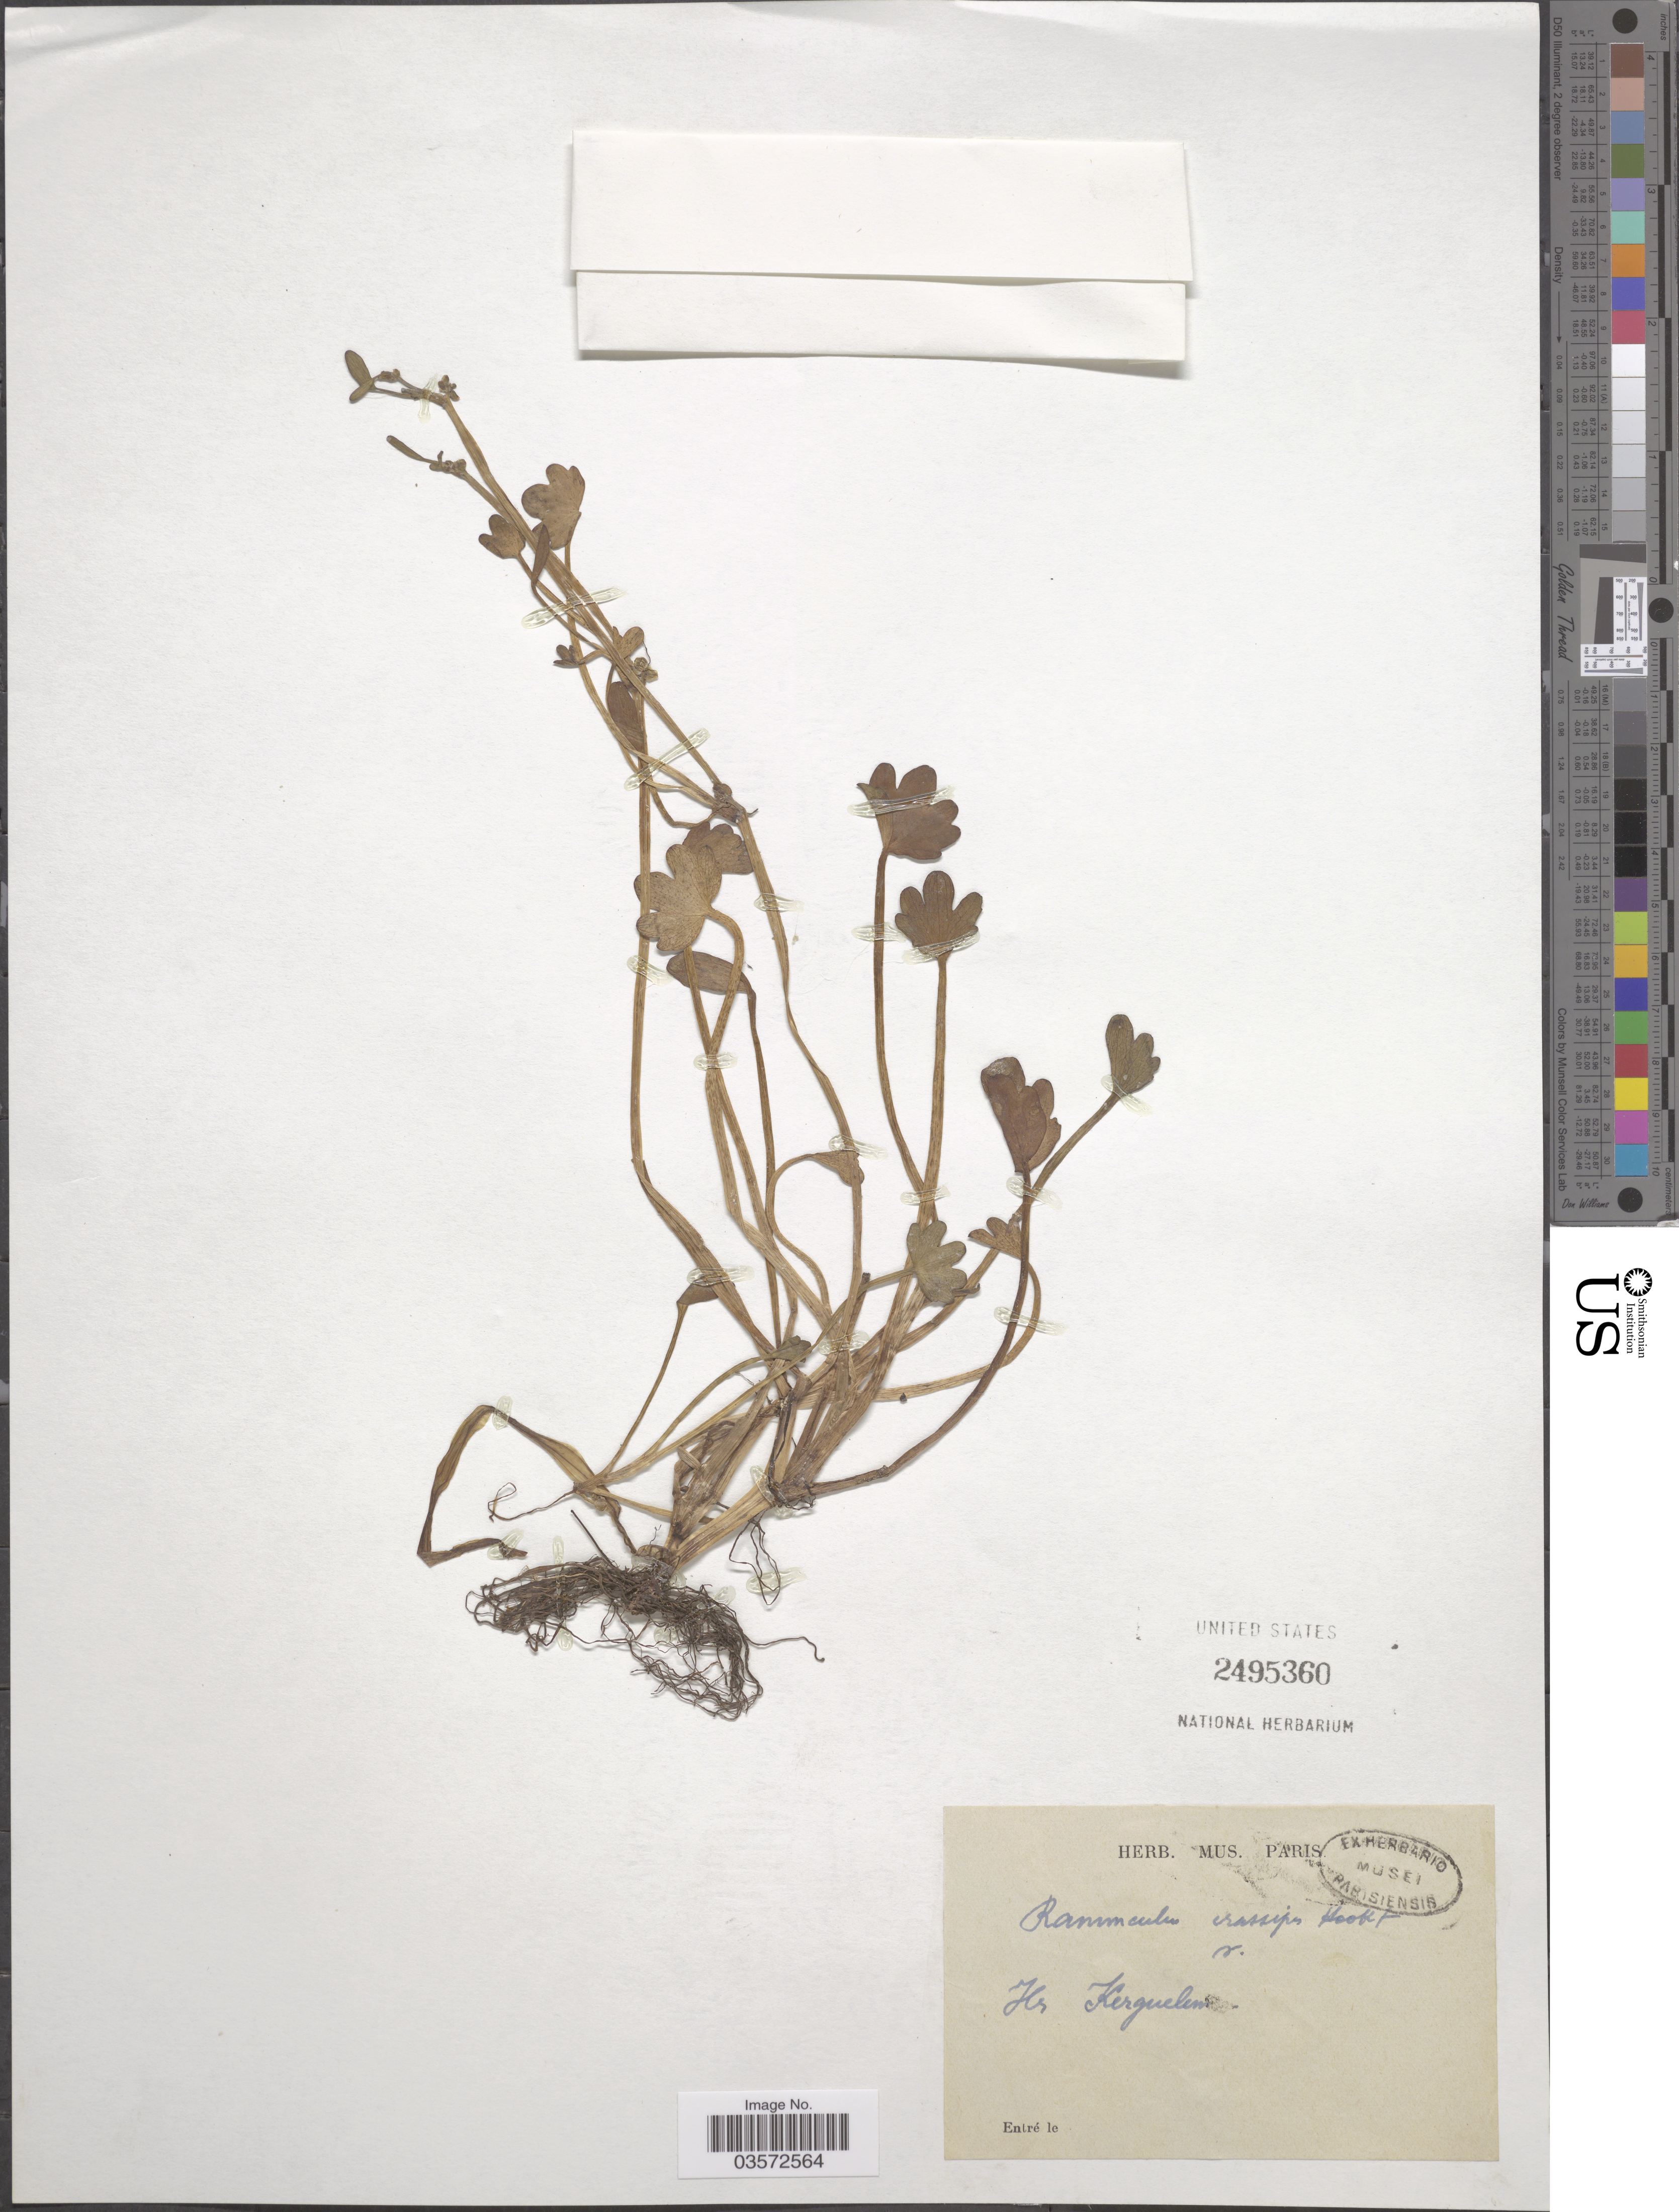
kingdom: Plantae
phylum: Tracheophyta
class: Magnoliopsida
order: Ranunculales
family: Ranunculaceae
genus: Ranunculus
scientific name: Ranunculus crassipes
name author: Hook. f.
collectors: ex herb. Mus. Paris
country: French Southern Territories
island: Kerguelen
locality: Fls [interpreted] Kerguelen.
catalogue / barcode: US 2495360